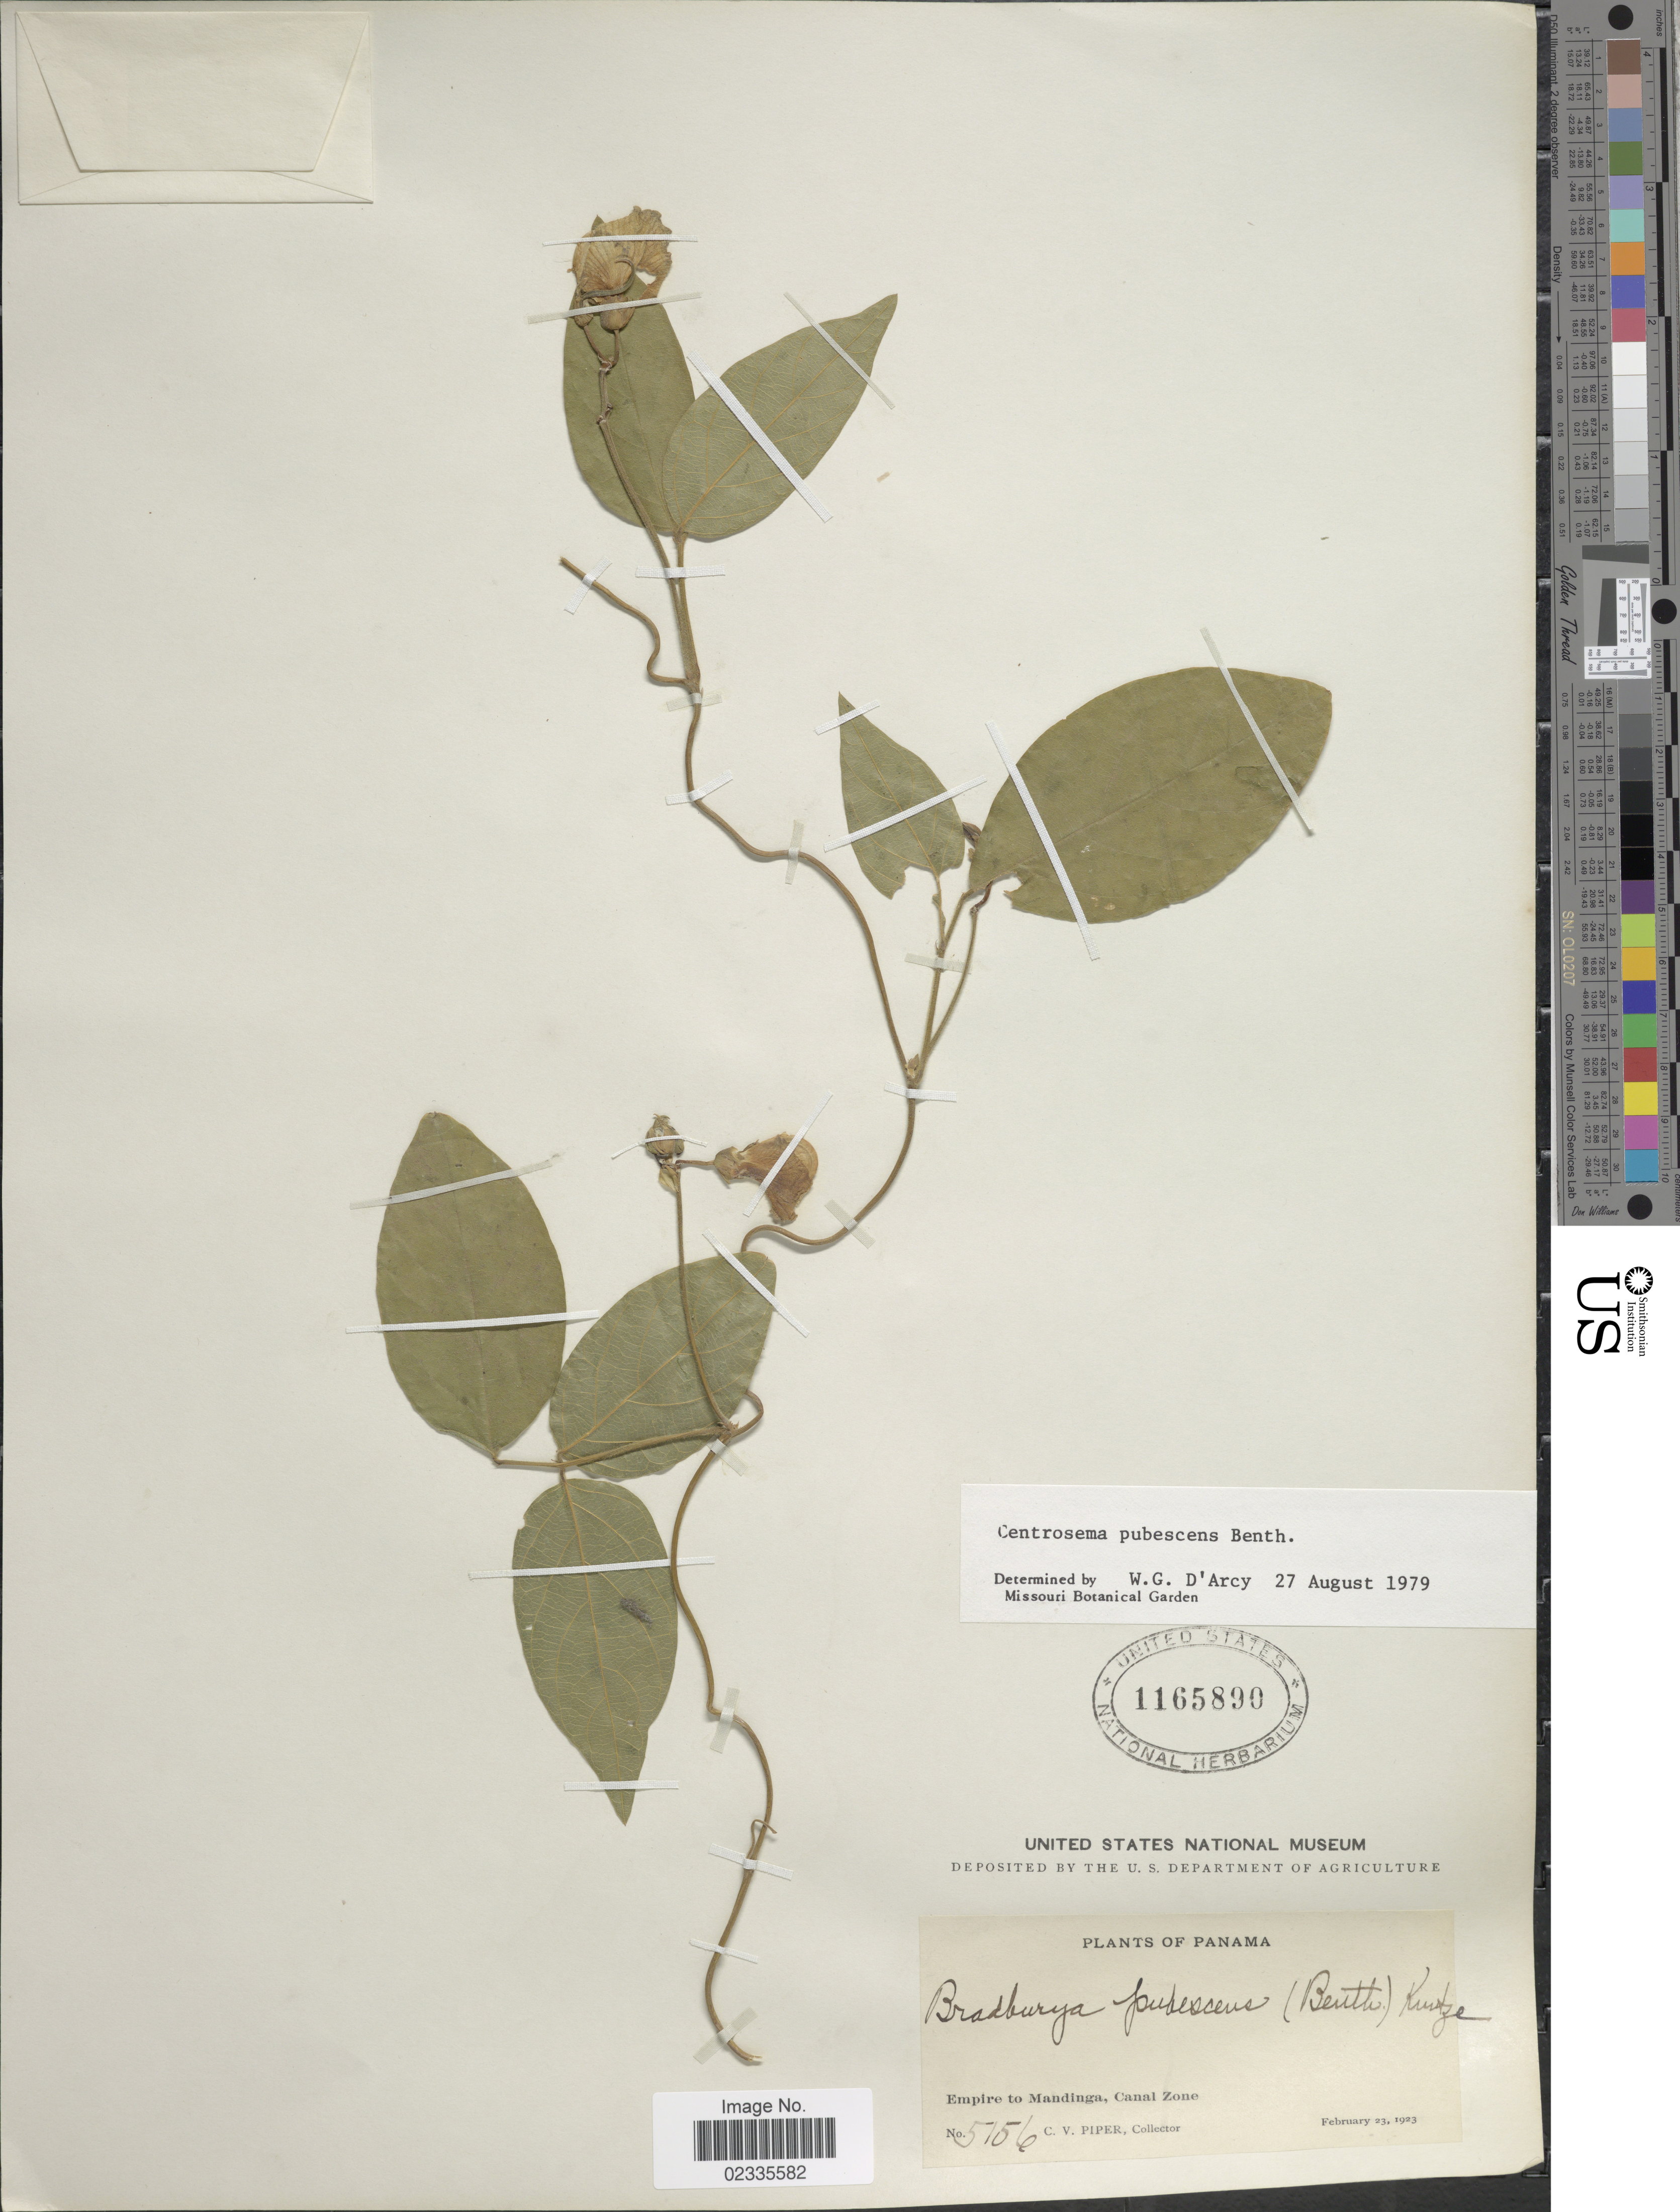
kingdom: Plantae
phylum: Tracheophyta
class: Magnoliopsida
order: Fabales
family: Fabaceae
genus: Centrosema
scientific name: Centrosema pubescens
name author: Benth.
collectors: C. V. Piper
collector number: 5156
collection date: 1923-02-23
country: Panama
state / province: Colón / Panamá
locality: Empire to Mandinga, Canal Zone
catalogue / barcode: US 1165890